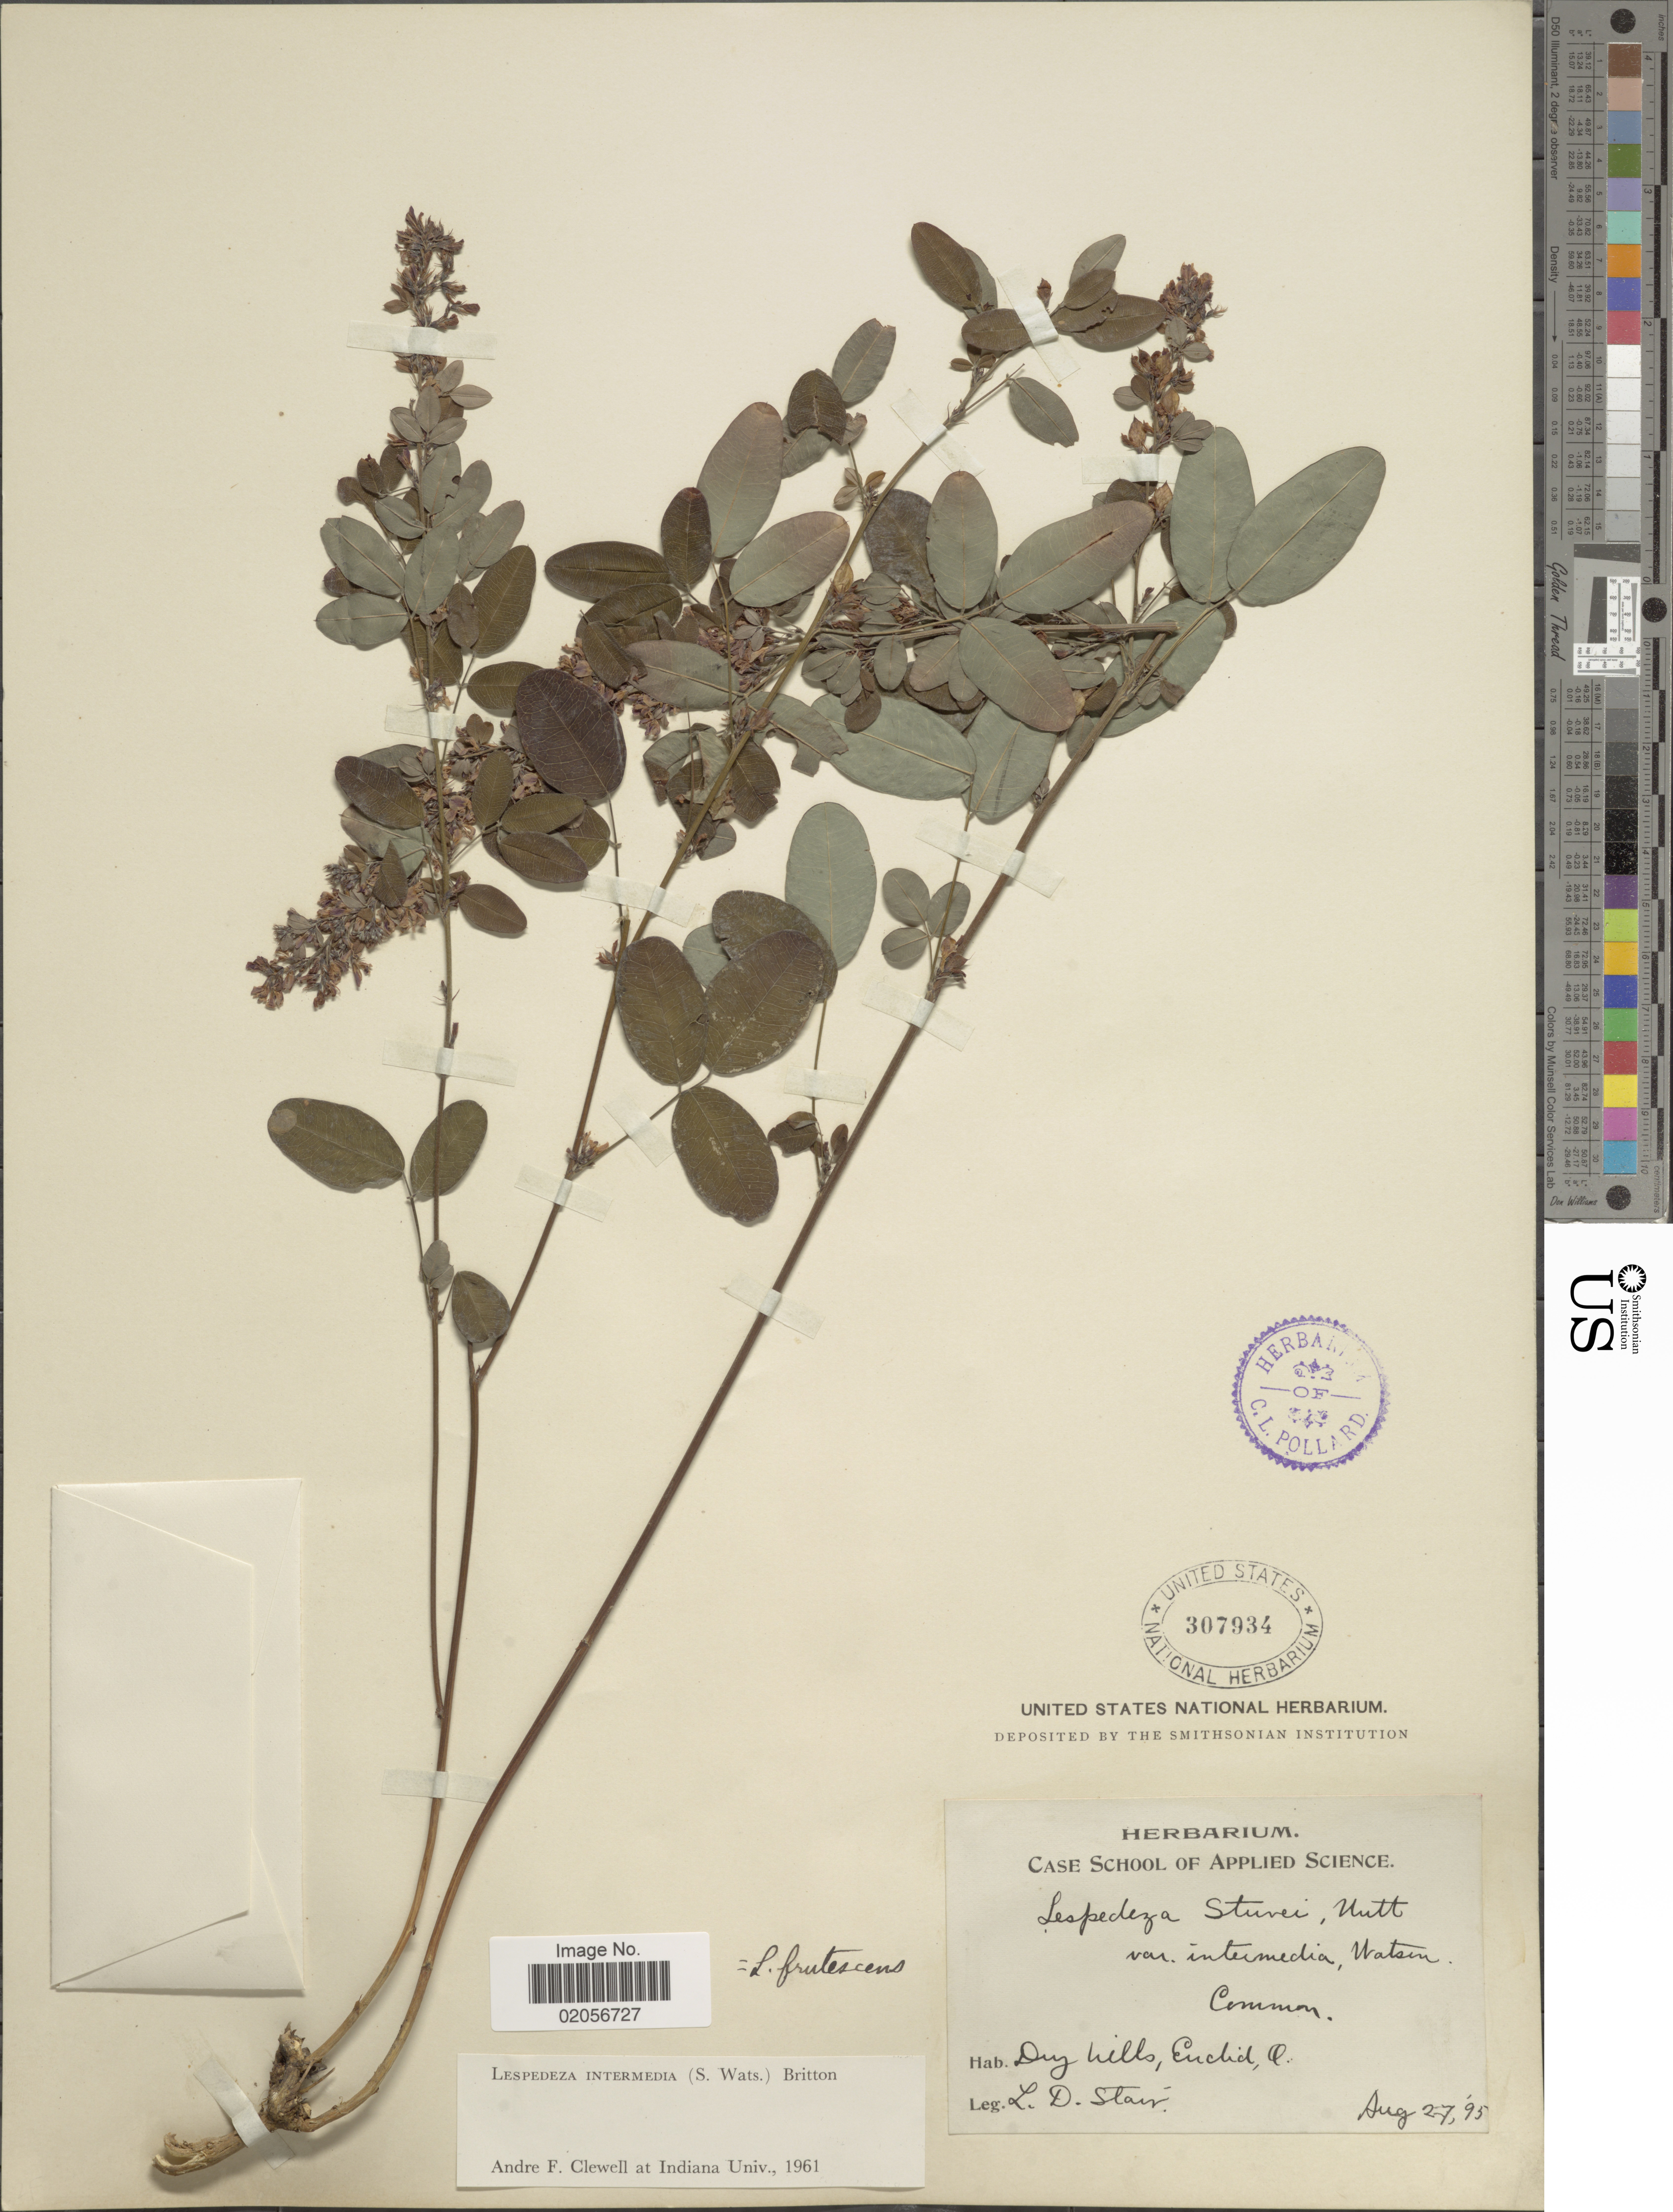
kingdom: Plantae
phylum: Tracheophyta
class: Magnoliopsida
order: Fabales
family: Fabaceae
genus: Lespedeza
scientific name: Lespedeza intermedia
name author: (S. Watson) Britton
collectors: L. Stair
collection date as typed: Transcribed d/m/y: 27/8/95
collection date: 1895-08-27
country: United States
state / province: Ohio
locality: Common, Dry hills, Enchid Co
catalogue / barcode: US 307934